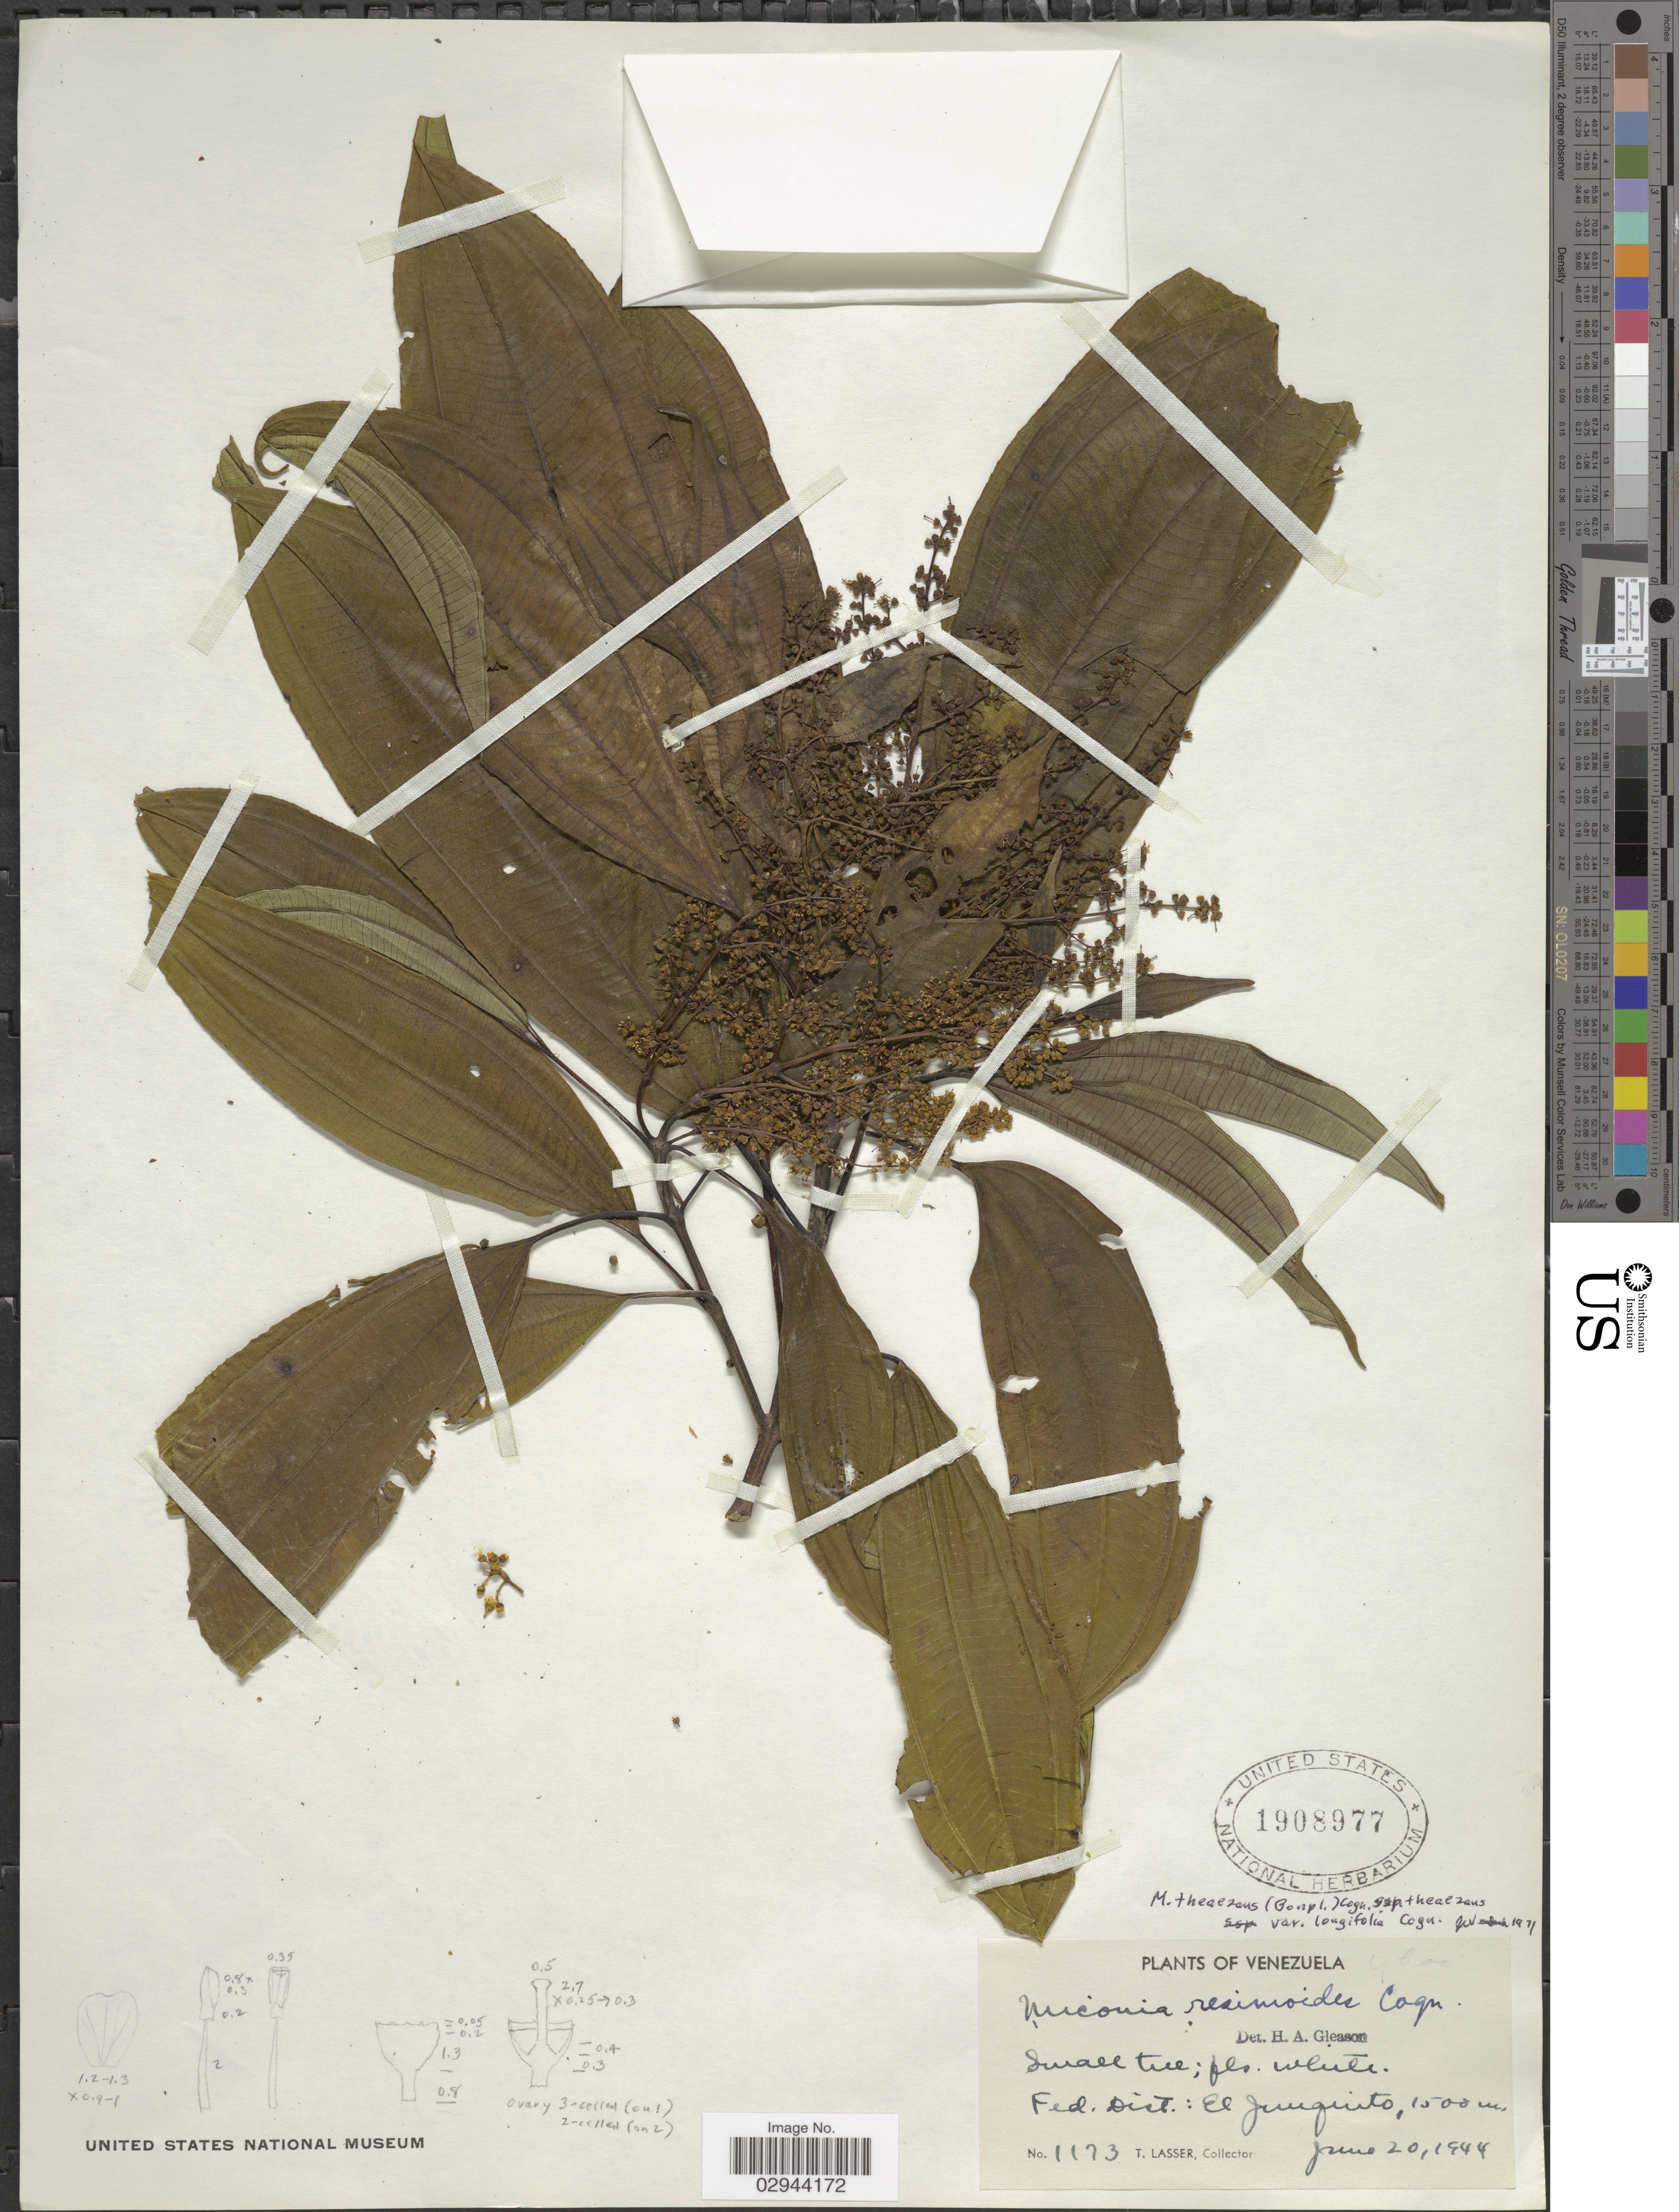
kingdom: Plantae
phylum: Tracheophyta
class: Magnoliopsida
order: Myrtales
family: Melastomataceae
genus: Miconia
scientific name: Miconia theizans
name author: (Bonpl.) Cogn.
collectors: T. Lasser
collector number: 1173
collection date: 1944-06-20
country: Venezuela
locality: Fed. Dist., El Junguito.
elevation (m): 1500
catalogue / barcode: US 1908977